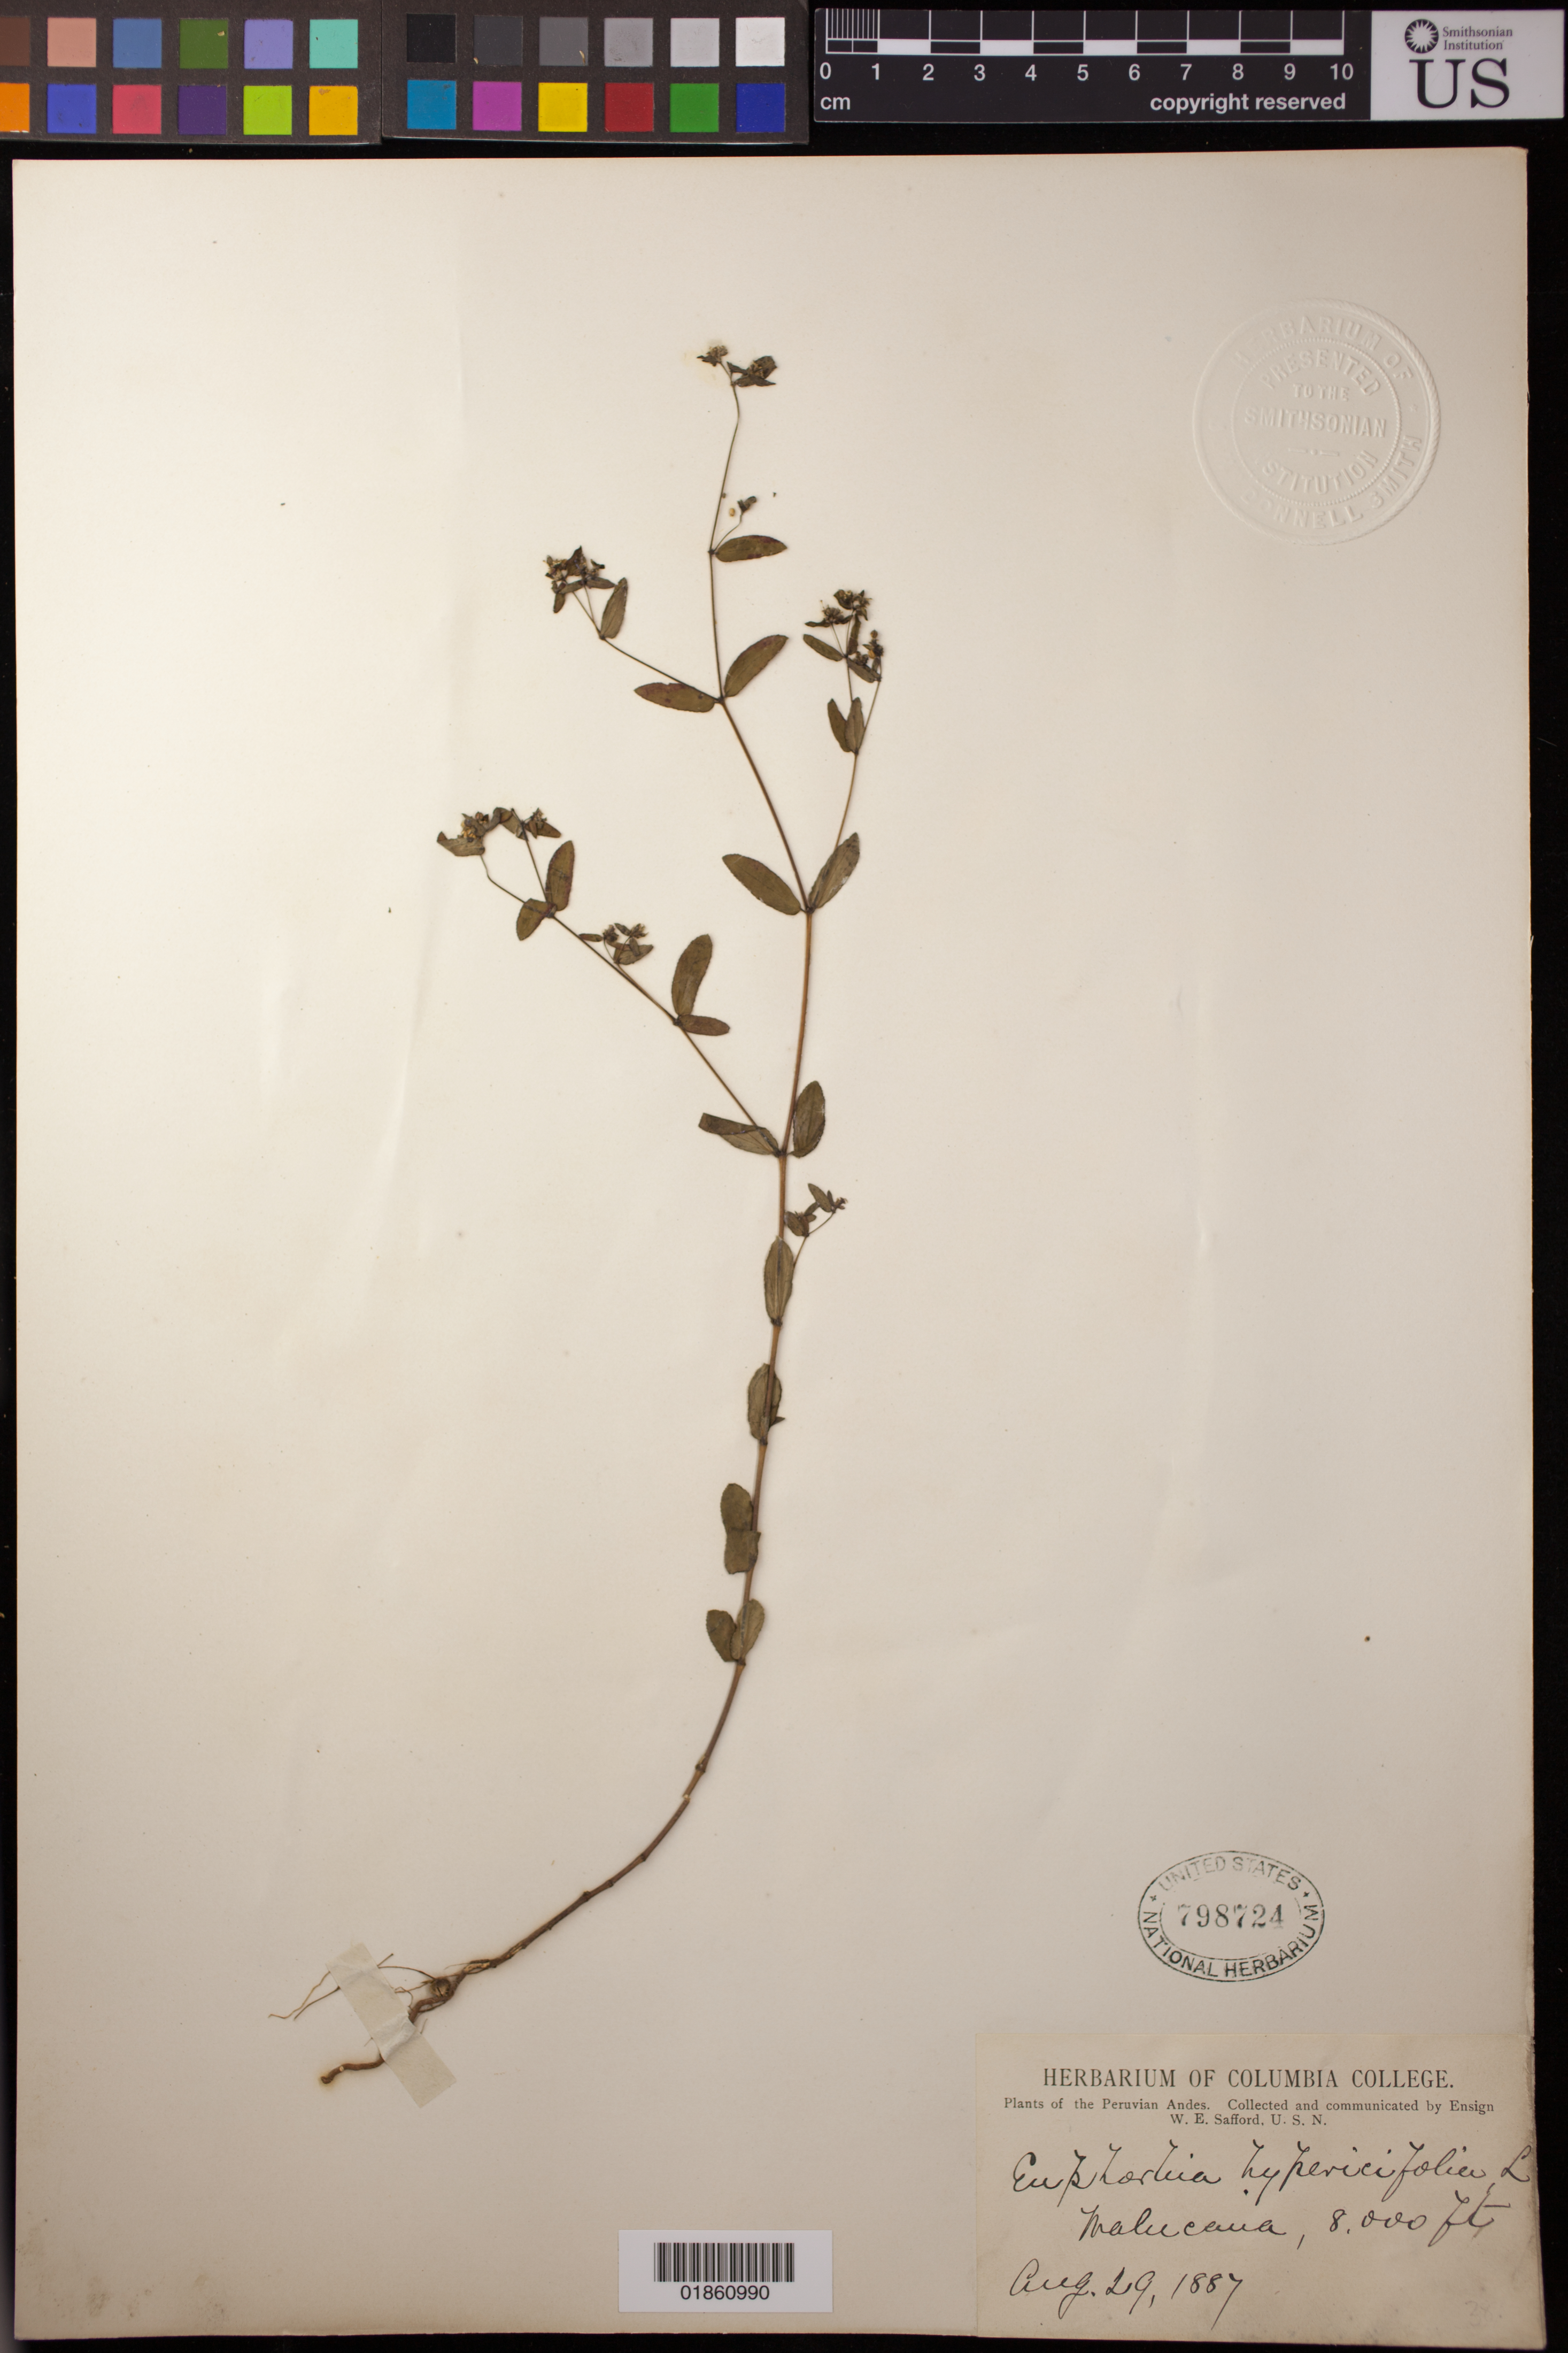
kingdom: Plantae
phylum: Tracheophyta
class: Magnoliopsida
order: Malpighiales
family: Euphorbiaceae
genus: Euphorbia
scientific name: Euphorbia hypericifolia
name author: L.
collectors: W. E. Safford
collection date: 1887-08-29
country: Peru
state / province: Lima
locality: Malucaria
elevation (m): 2438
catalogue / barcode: US 798724